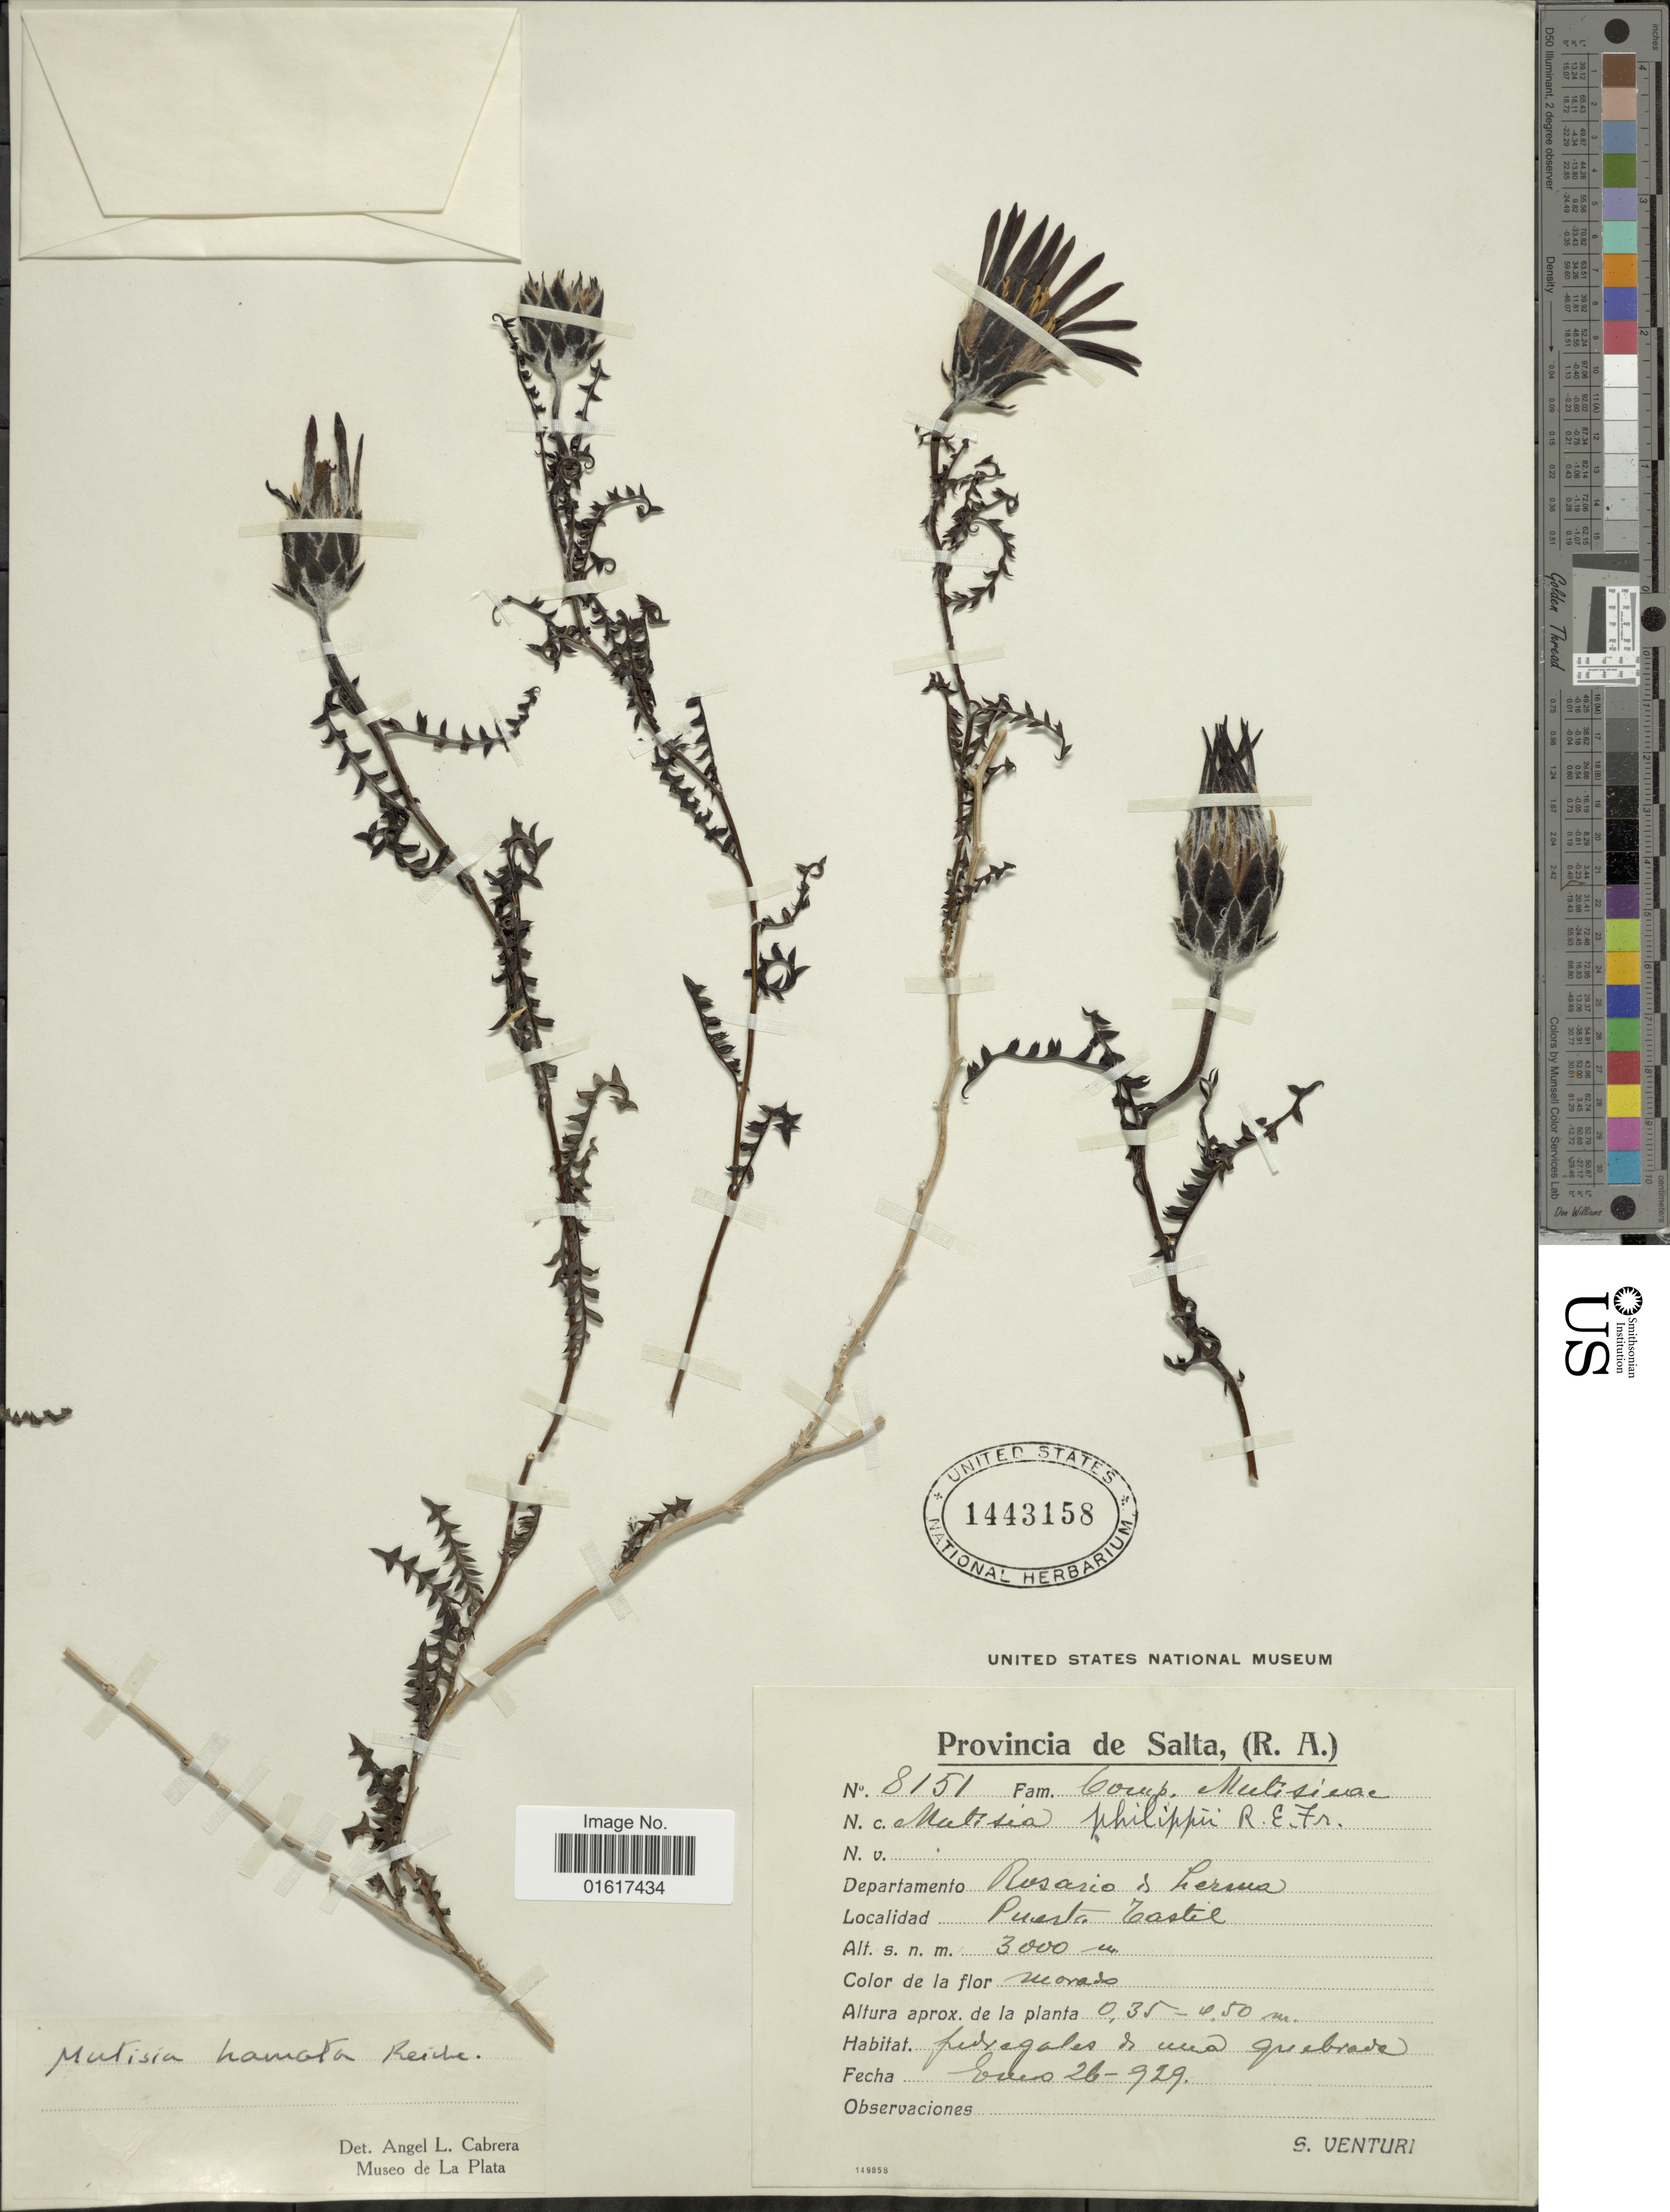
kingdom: Plantae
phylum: Tracheophyta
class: Magnoliopsida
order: Asterales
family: Asteraceae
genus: Mutisia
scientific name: Mutisia hamata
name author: Reiche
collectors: S. Venturi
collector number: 8151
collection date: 1929-01-26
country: Argentina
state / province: Salta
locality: Departamanto Rosario de Leruva. Puerta Castel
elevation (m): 3000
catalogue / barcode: US 1443158